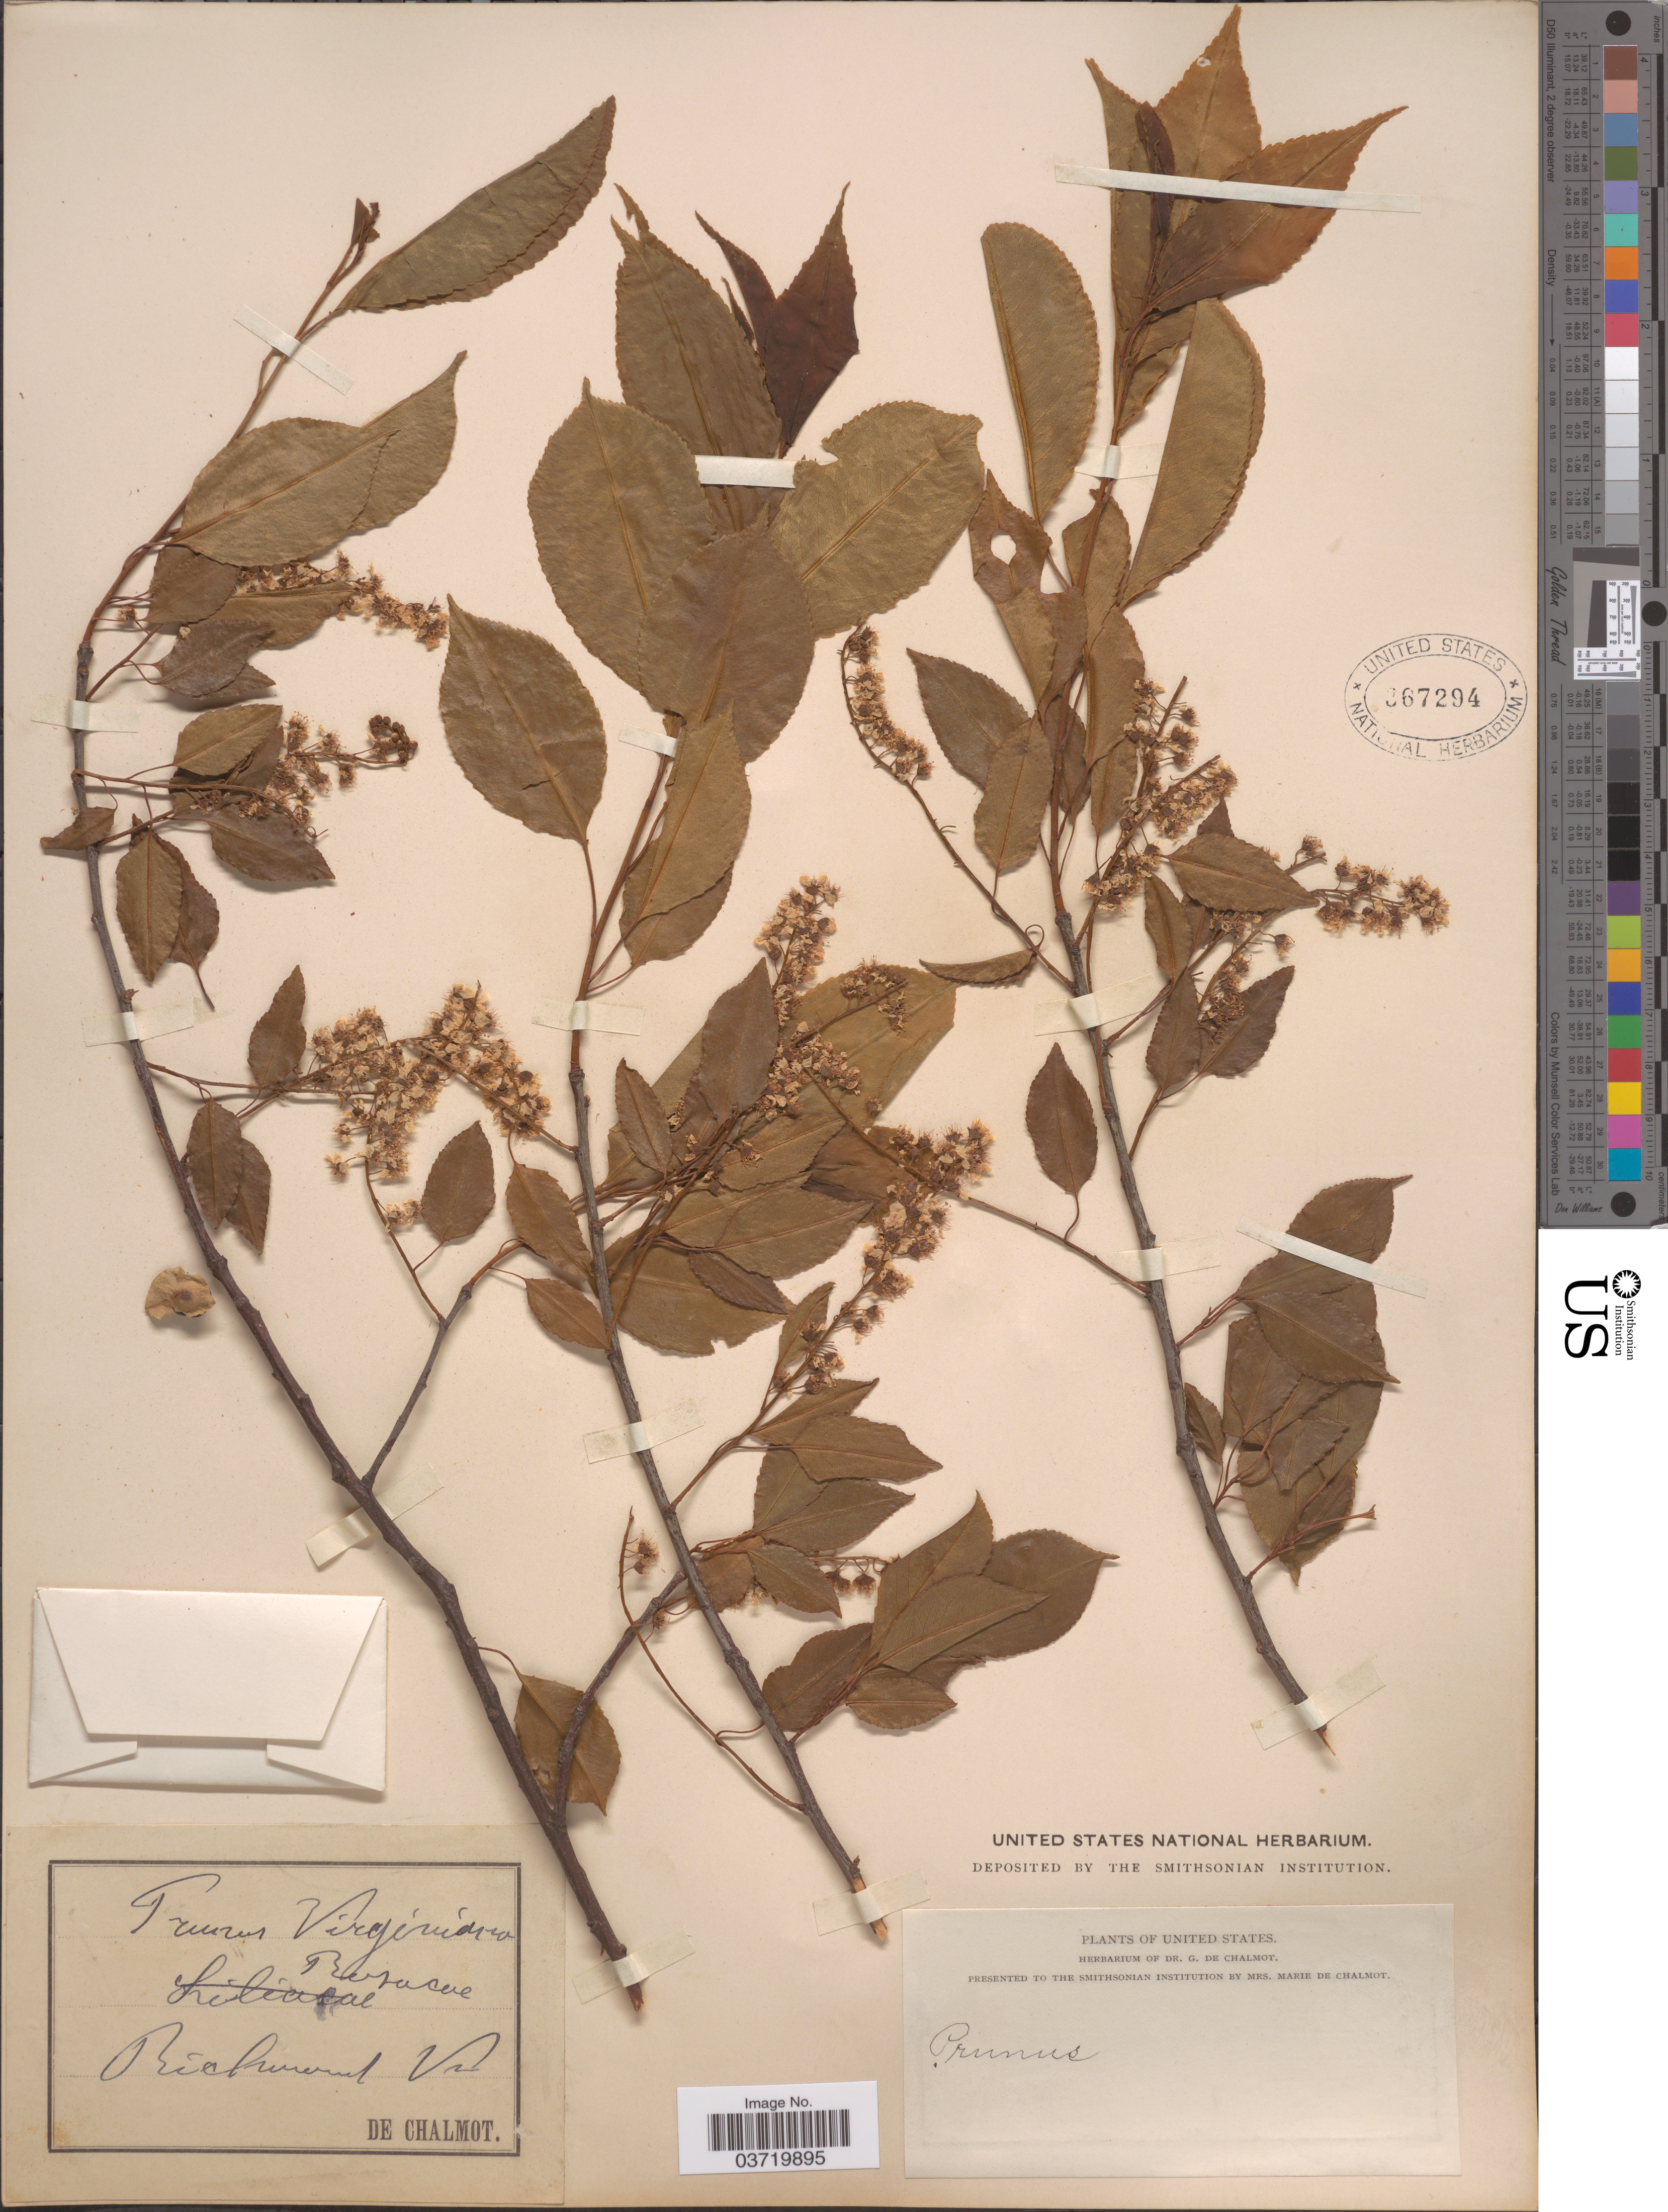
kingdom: Plantae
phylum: Tracheophyta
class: Magnoliopsida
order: Rosales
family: Rosaceae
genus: Prunus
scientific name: Prunus virginiana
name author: L.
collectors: G. de Chalmot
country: United States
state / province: Virginia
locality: Richmond.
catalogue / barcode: US 367294